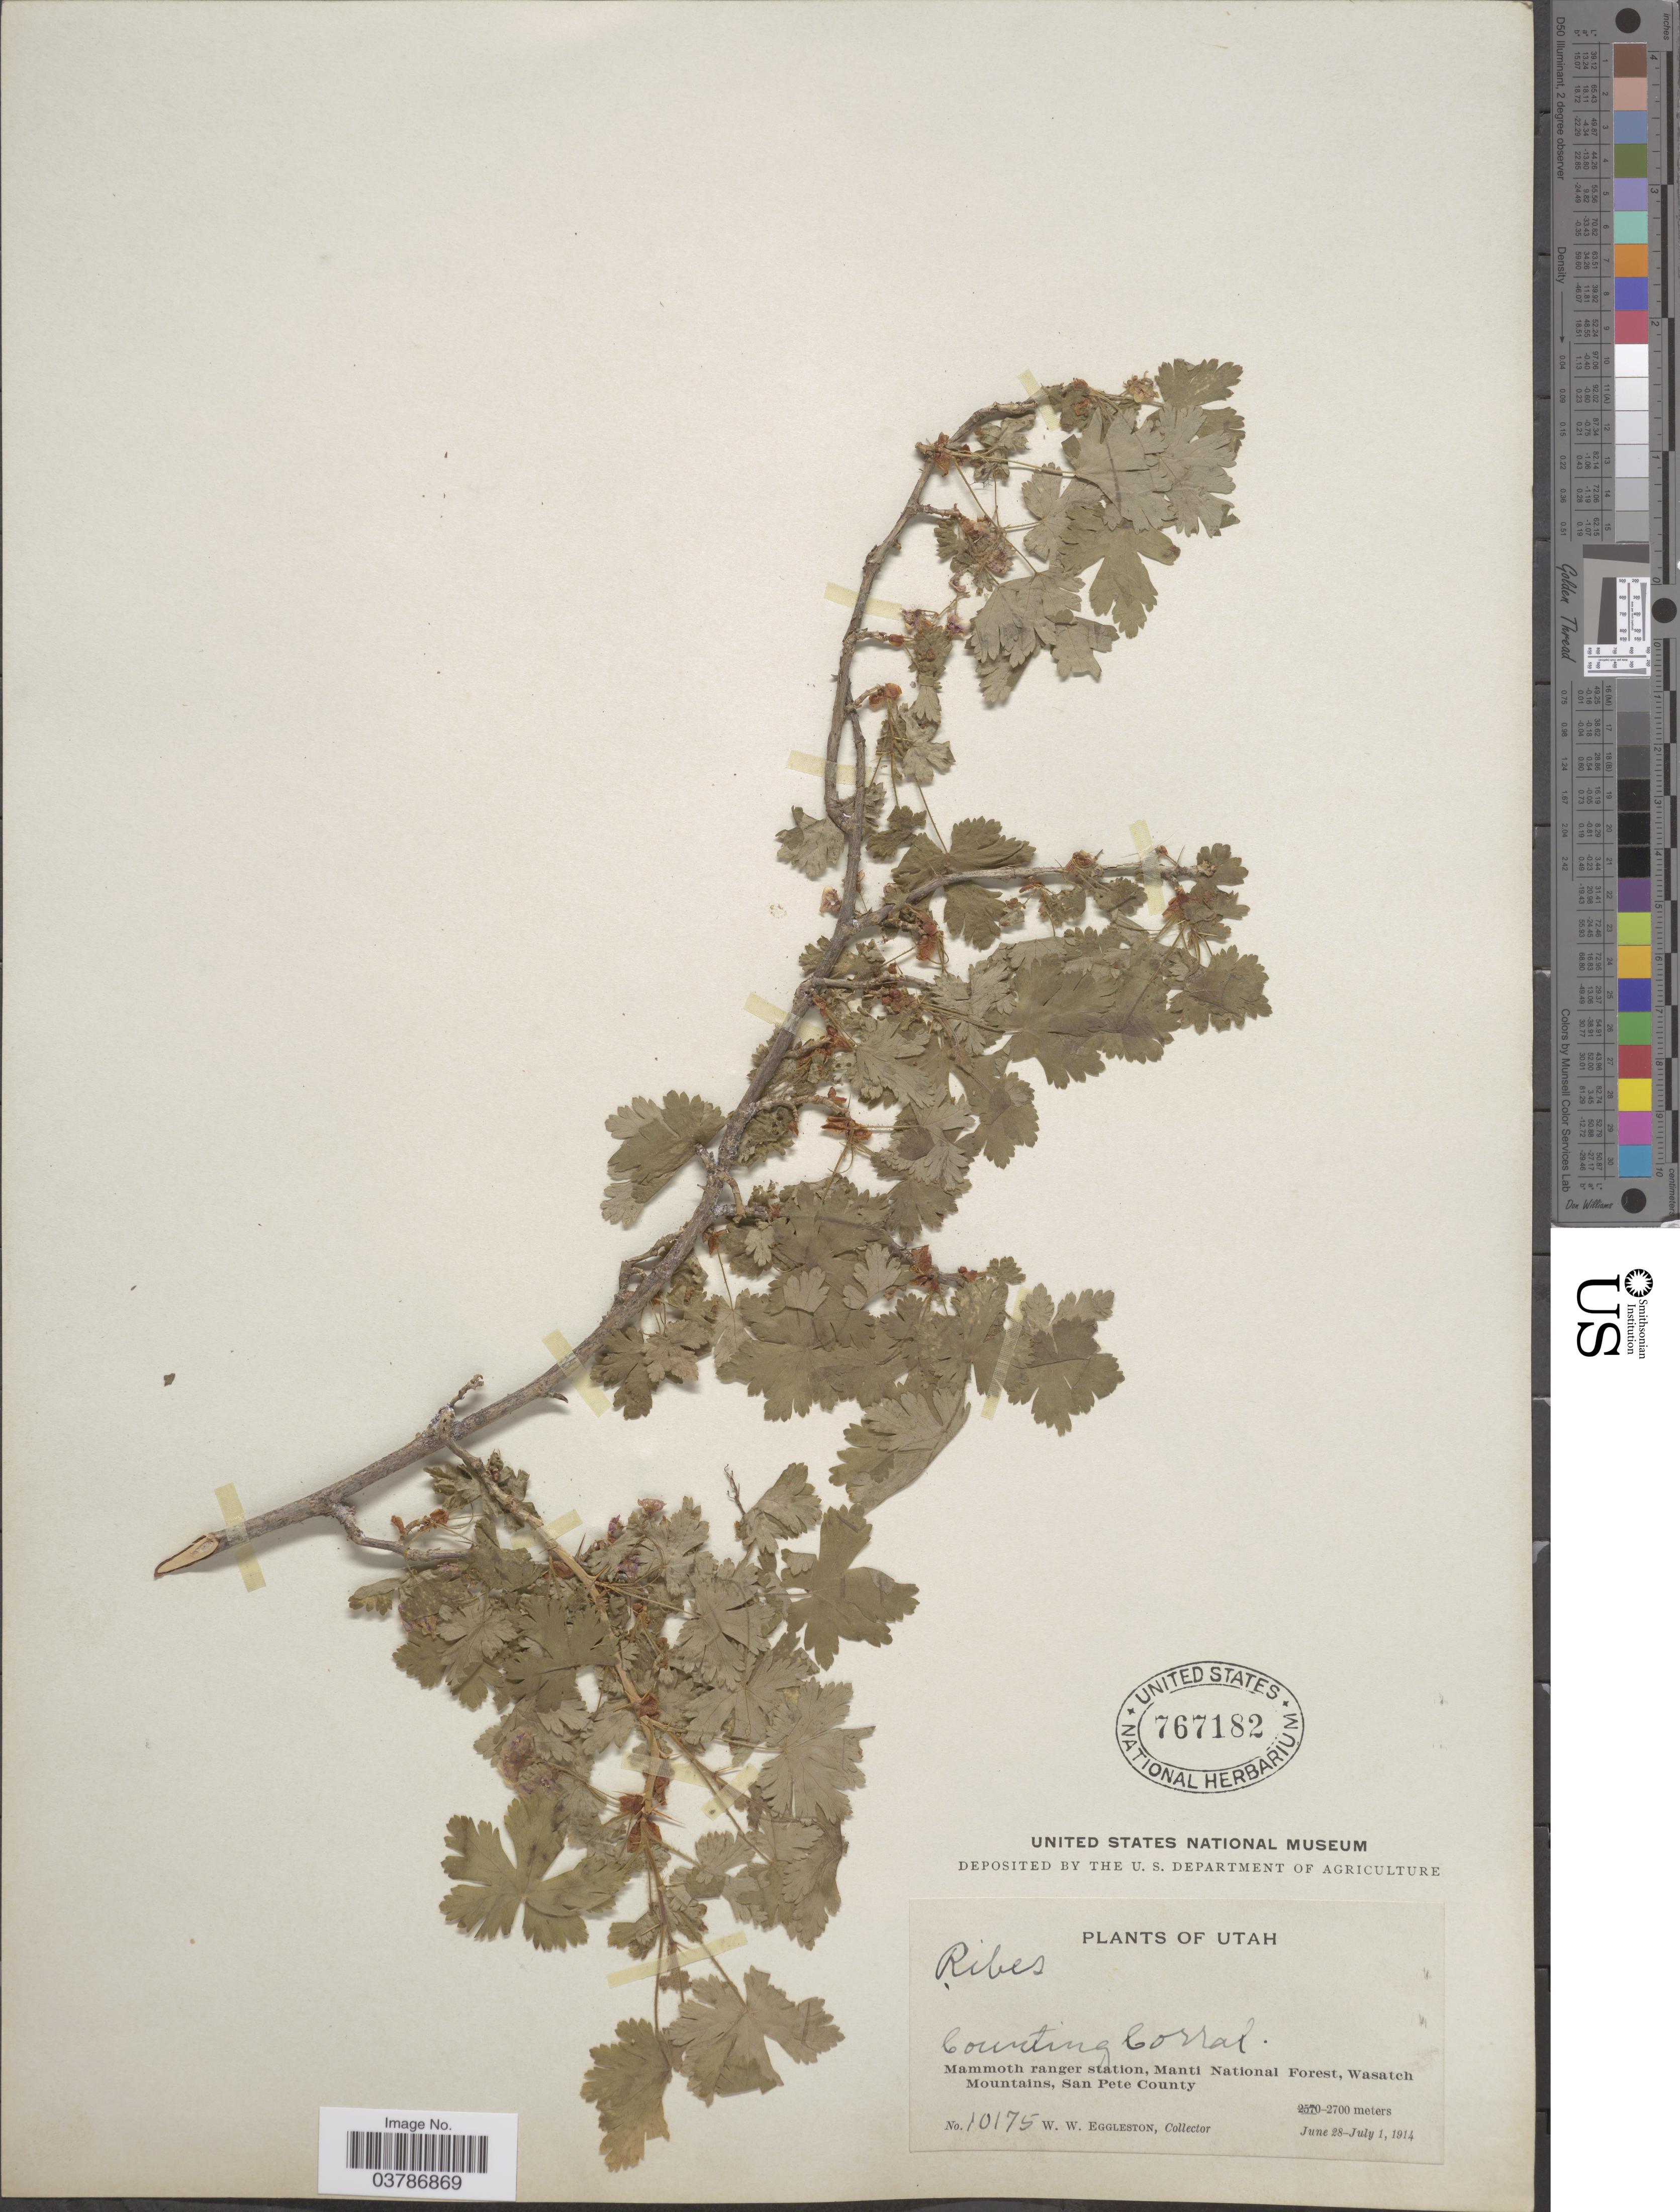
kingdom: Plantae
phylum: Tracheophyta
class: Magnoliopsida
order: Saxifragales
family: Grossulariaceae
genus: Ribes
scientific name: Ribes sp.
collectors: W. W. Eggleston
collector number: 10175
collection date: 1914-06-28/1914-07-01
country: United States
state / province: Utah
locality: Counting Corral? Mammoth ranger station, Manti National Forest, Wasatch Mountains, San Pete County.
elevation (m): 2700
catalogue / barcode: US 767182